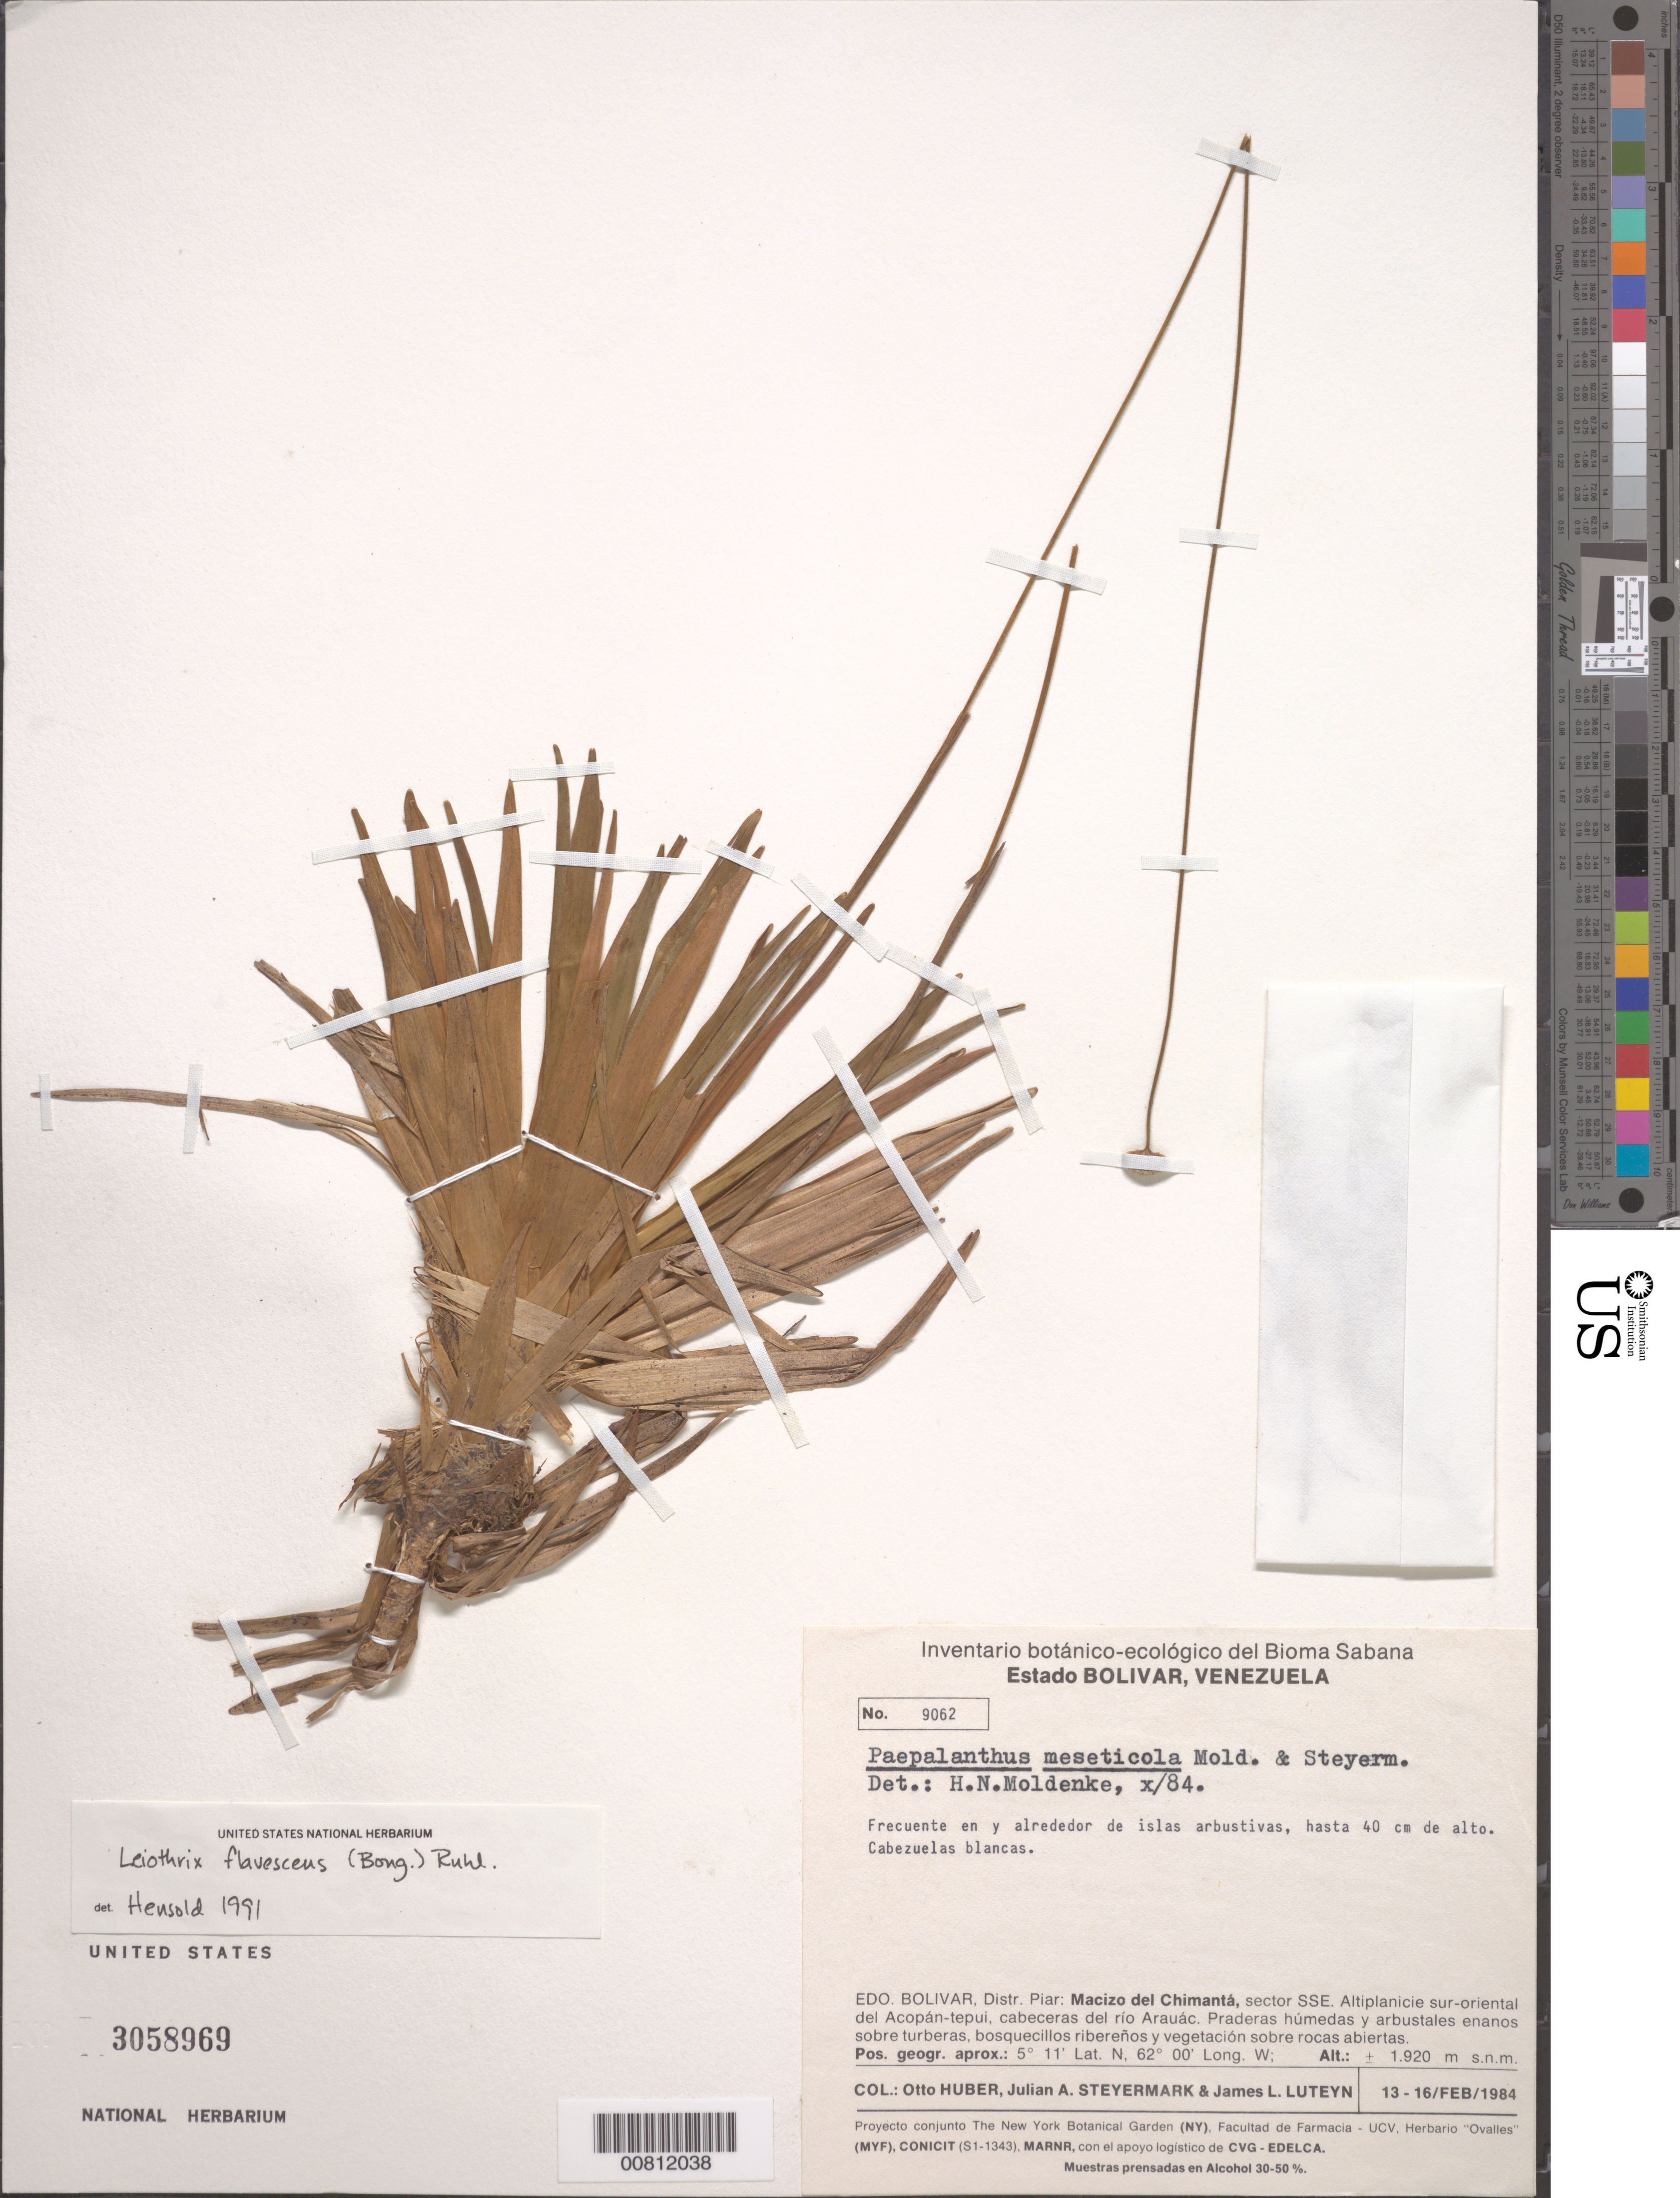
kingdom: Plantae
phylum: Tracheophyta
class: Liliopsida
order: Poales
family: Eriocaulaceae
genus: Leiothrix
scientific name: Leiothrix flavescens var. flavescens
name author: (Bong.) Ruhland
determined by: Hensold, N.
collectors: O. Huber, J. Steyermark & J. L. Luteyn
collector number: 9062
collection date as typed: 13-Feb-84 to 16-Feb-84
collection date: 1984-02-13/1984-02-16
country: Venezuela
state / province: Bolívar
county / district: Piar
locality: Macizo del Chimantá, sector SSE, Altiplanicie sur-oriental del Acopán-tepuí; cabeceras del río Arauác.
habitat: Praderas húmedas y arbustales enanos sobre turberas, bosquecillos ribereños y vegetación sobre rocas abiertas; islas arbustivas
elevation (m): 1920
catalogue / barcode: US 3058969